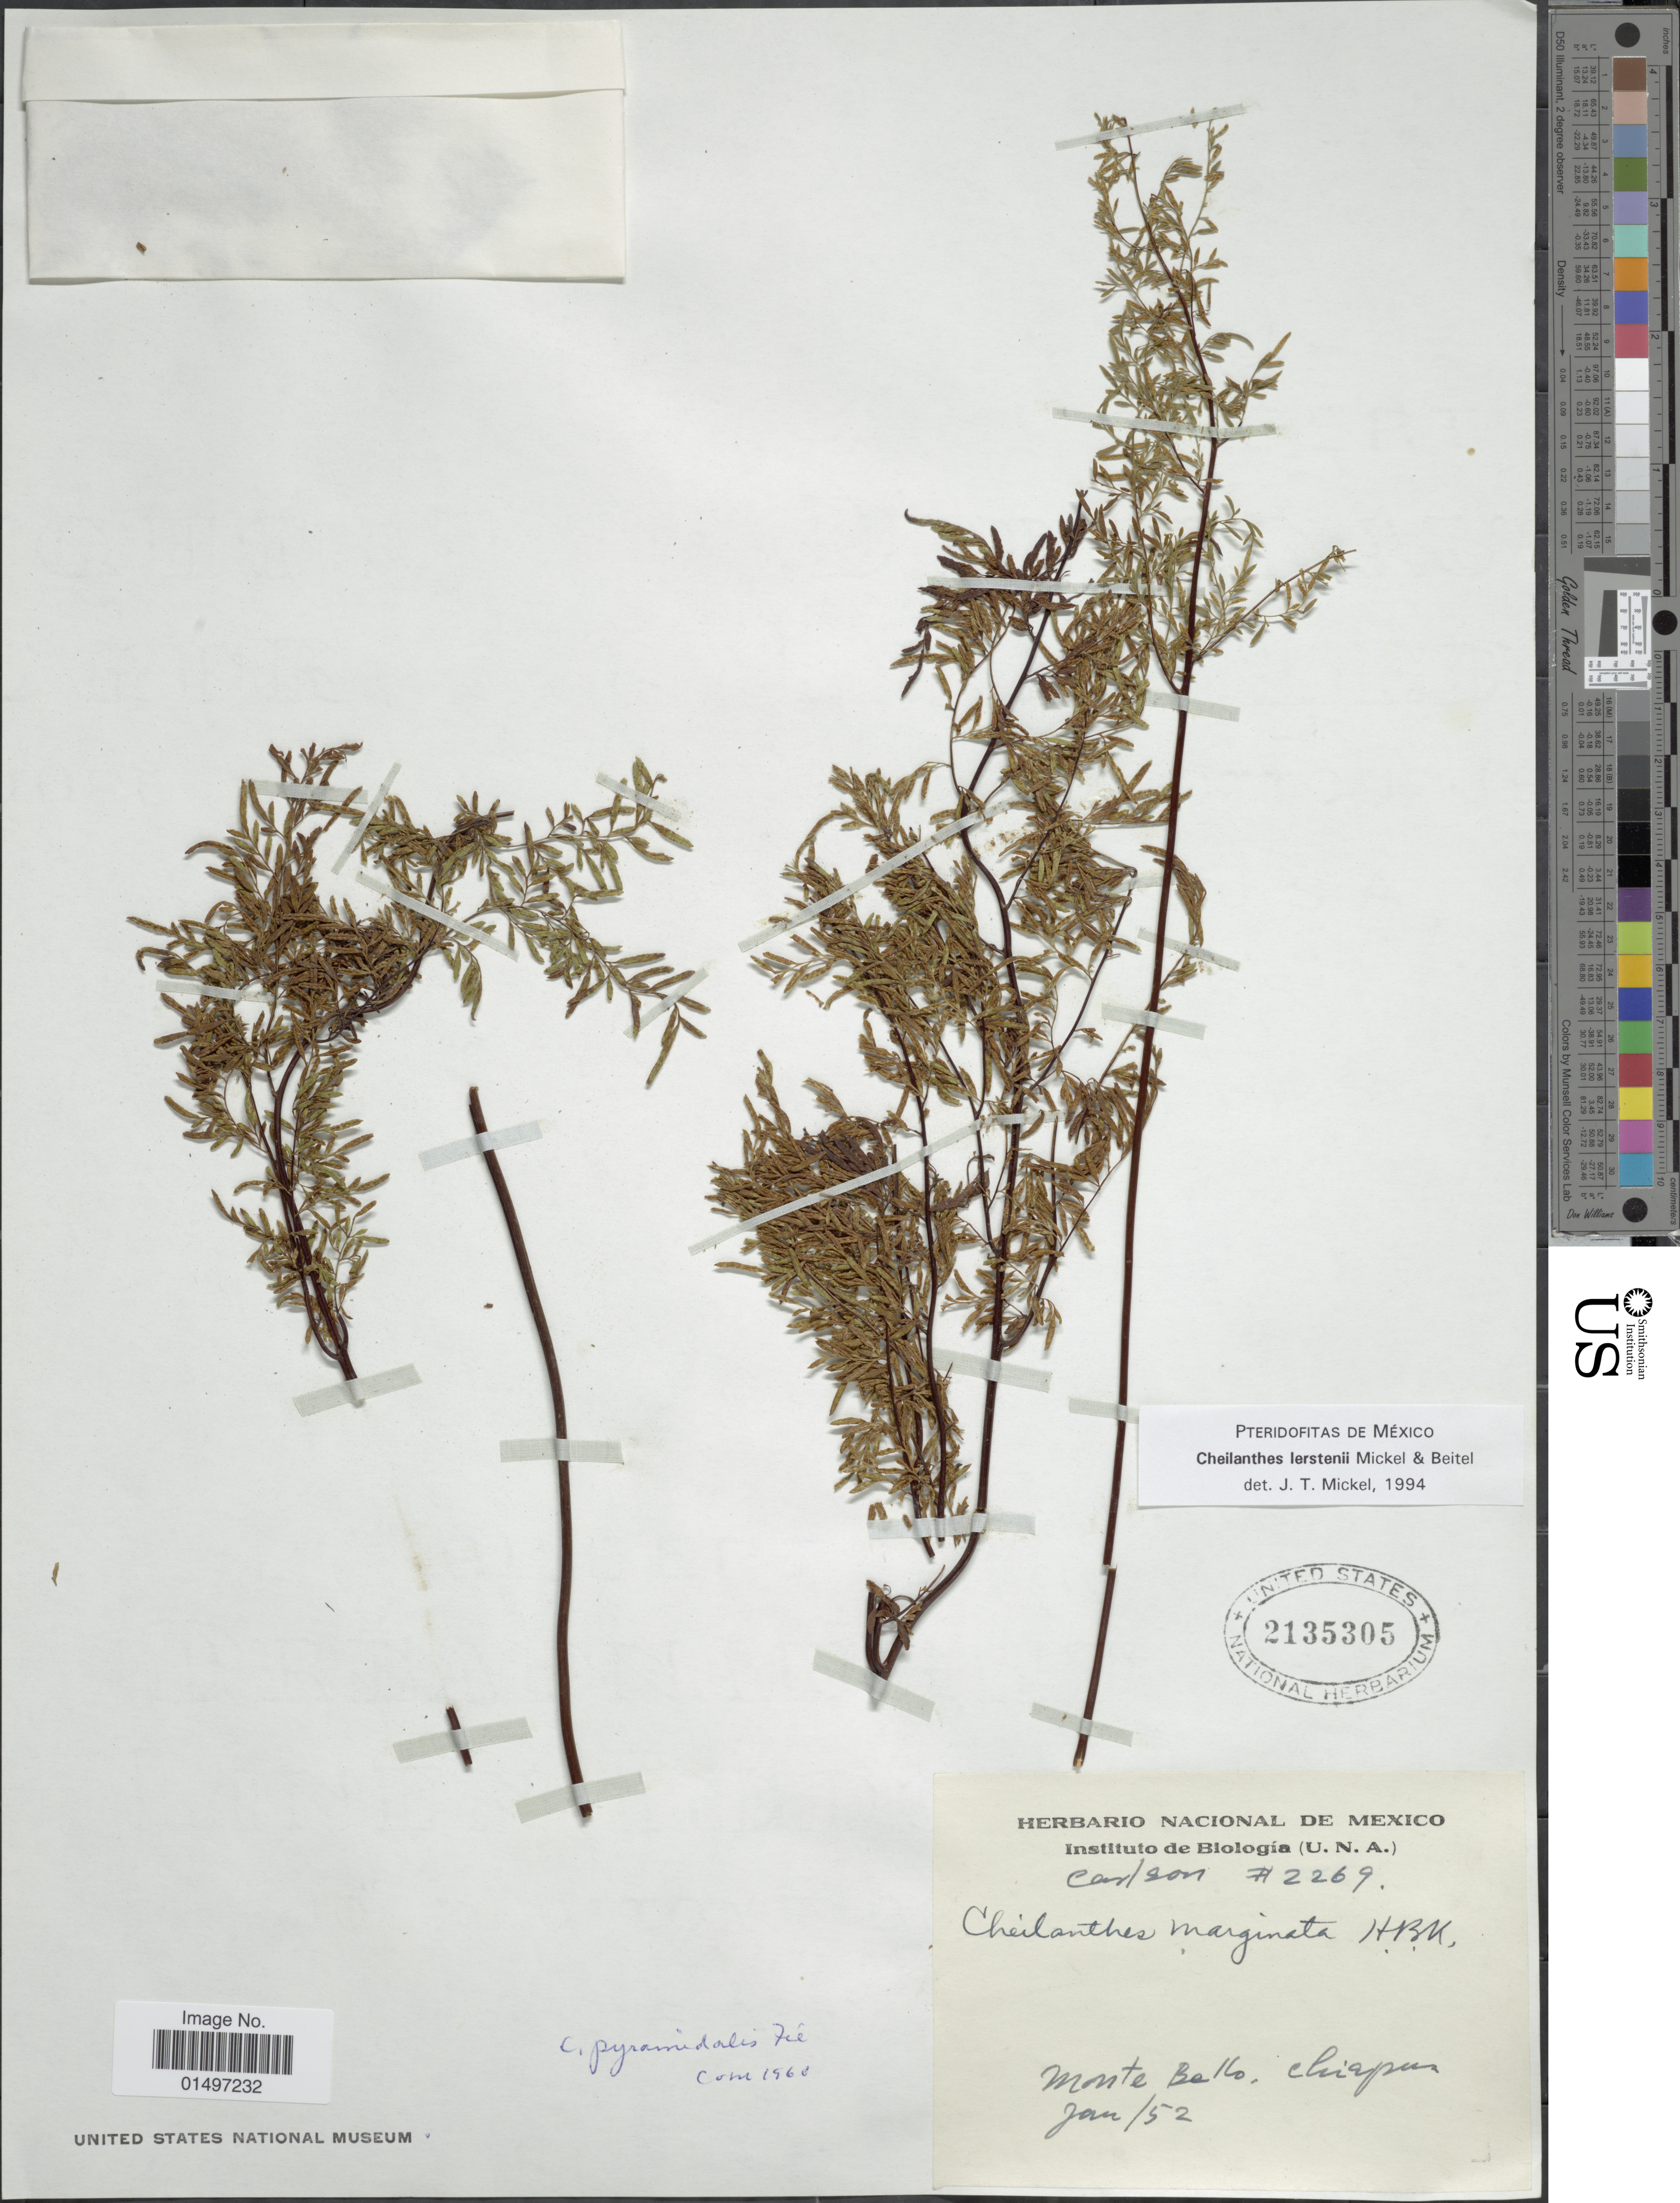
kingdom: Plantae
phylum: Tracheophyta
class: Polypodiopsida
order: Polypodiales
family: Pteridaceae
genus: Gaga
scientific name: Gaga lerstenii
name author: (Mickel & Beitel) Fay W. Li & Windham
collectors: -. Carlson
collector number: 2269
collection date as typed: Transcribed d/m/y: /1/52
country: Mexico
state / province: Chiapas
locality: Monte Bello.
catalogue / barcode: US 2135305